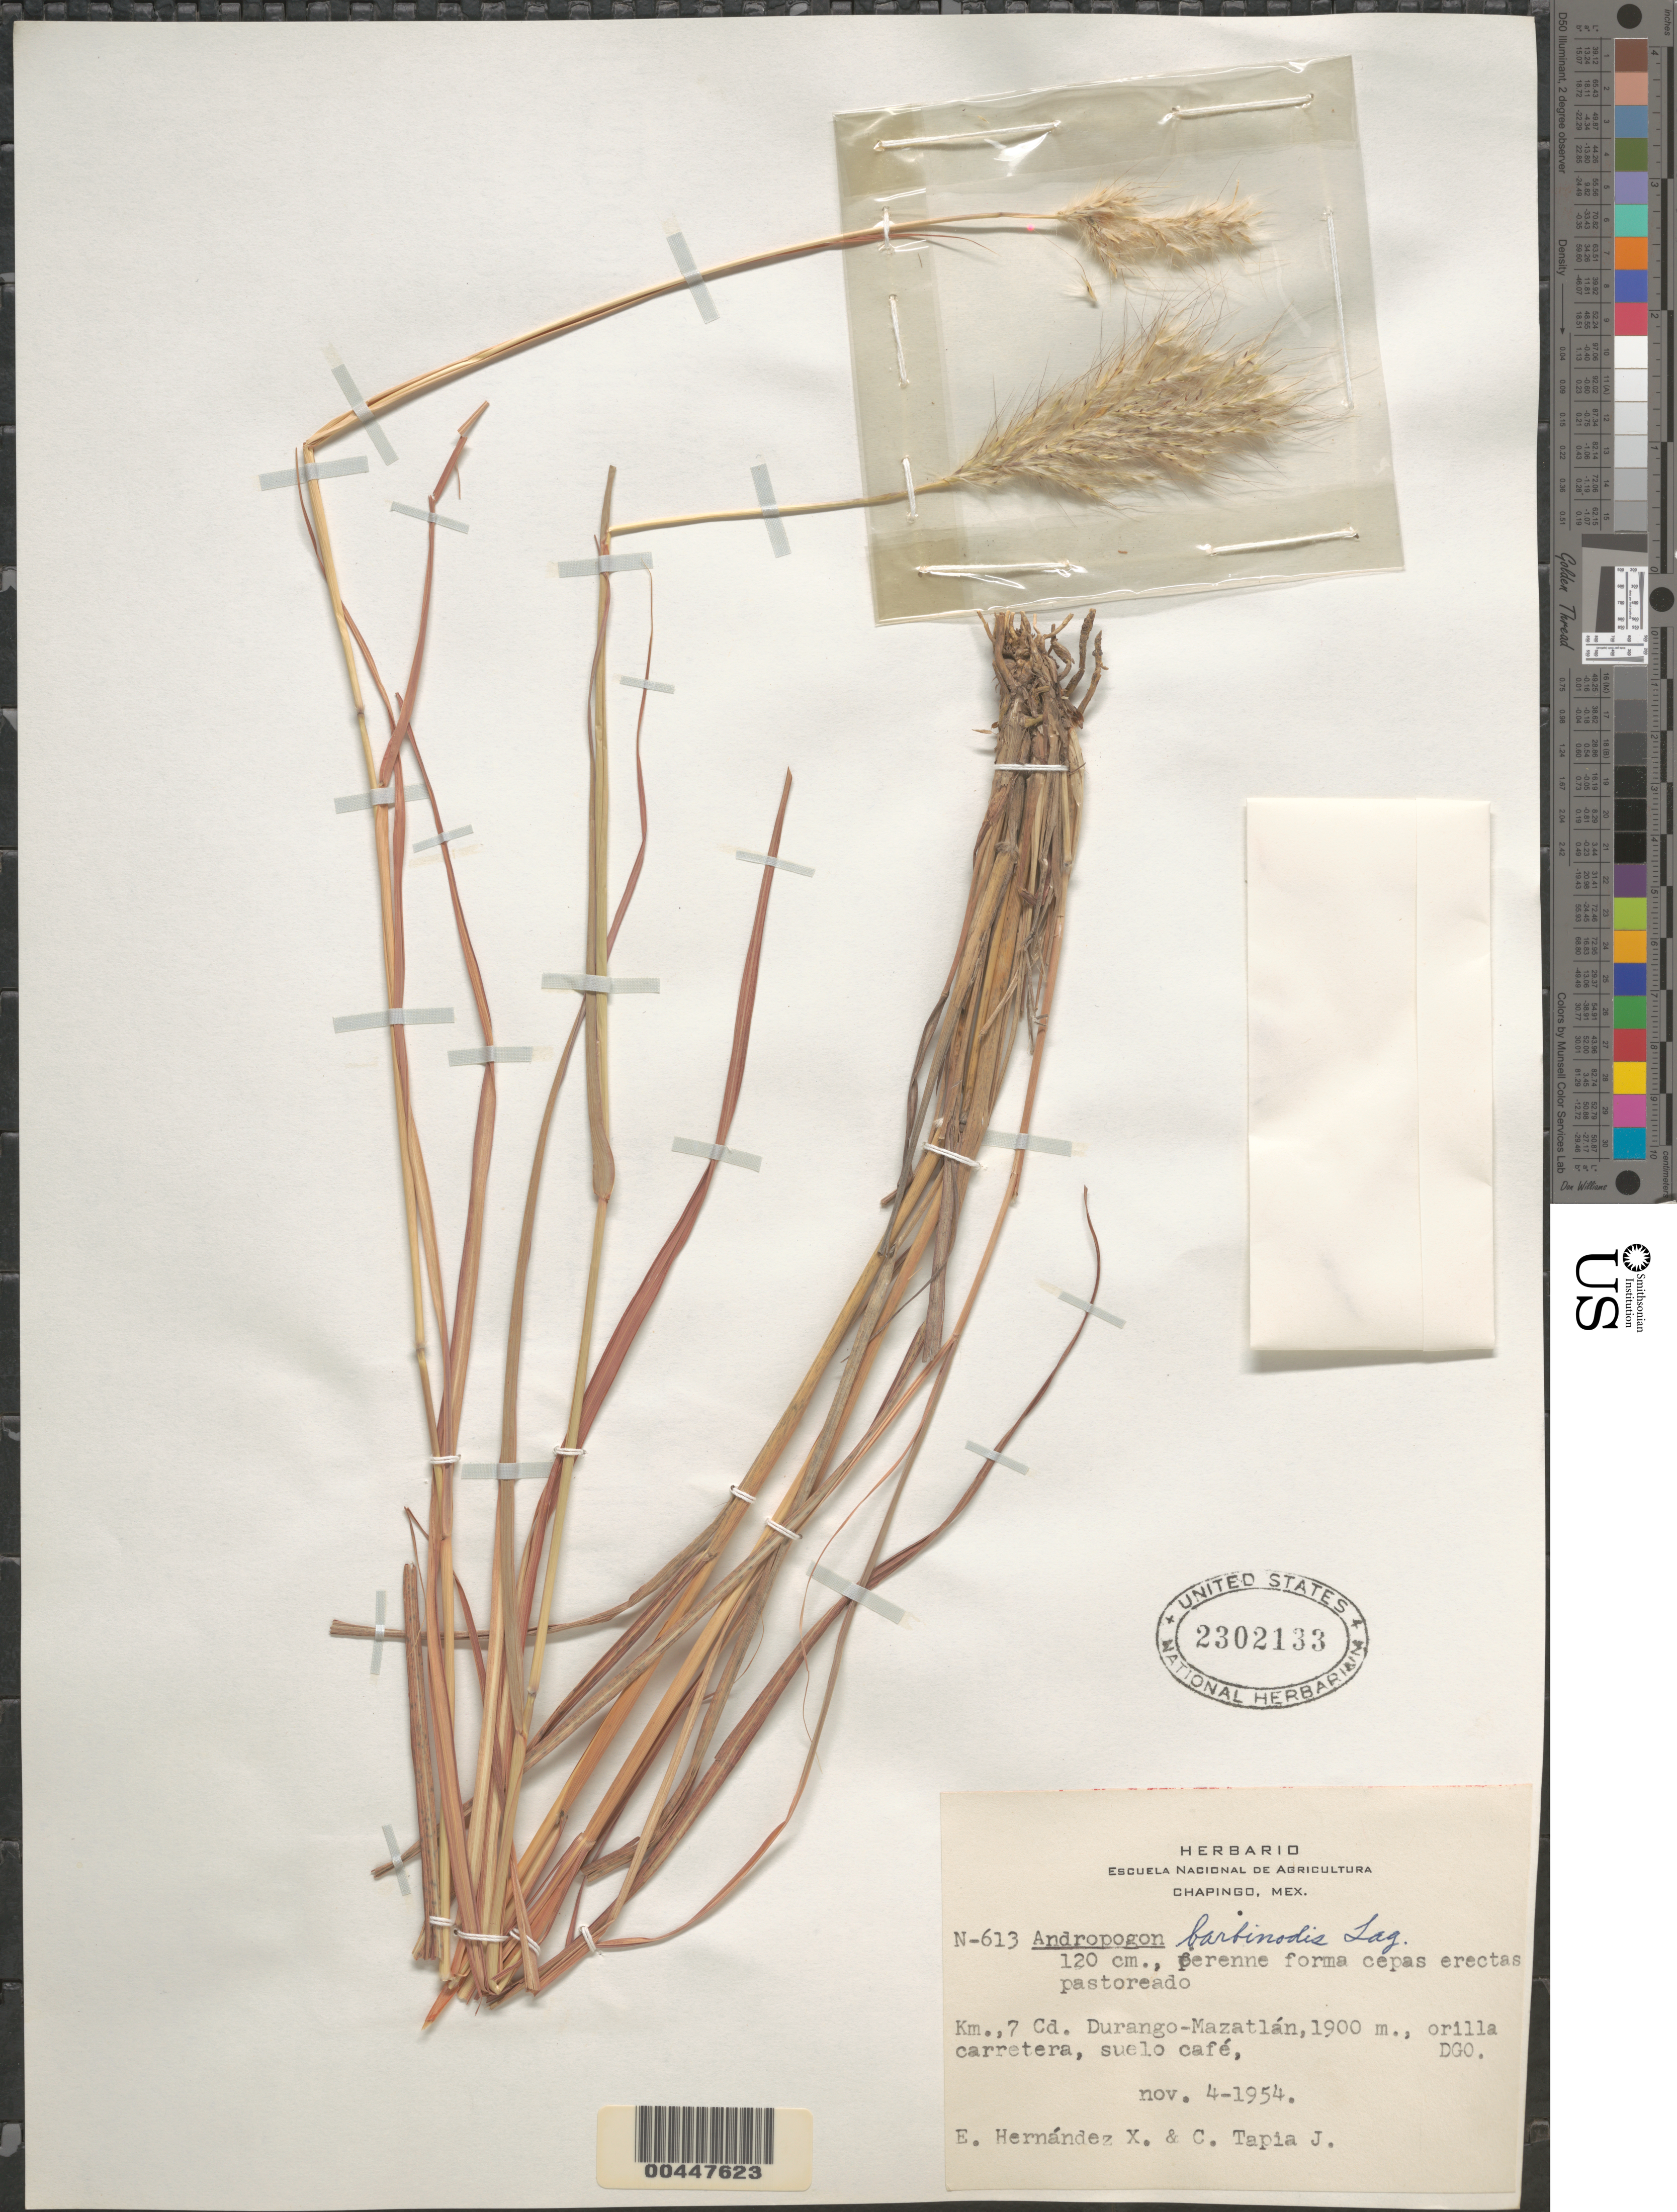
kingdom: Plantae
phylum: Tracheophyta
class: Liliopsida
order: Poales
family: Poaceae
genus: Andropogon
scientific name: Andropogon barbinodis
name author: Lag.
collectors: E. I. Hernández-X. & C. Tapia-J.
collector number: N-613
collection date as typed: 4 Nov 1954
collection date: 1954-11-04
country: Mexico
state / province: Durango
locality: Km 7, Cd. Durango-Mazatlán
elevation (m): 1900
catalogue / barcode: US 2302133